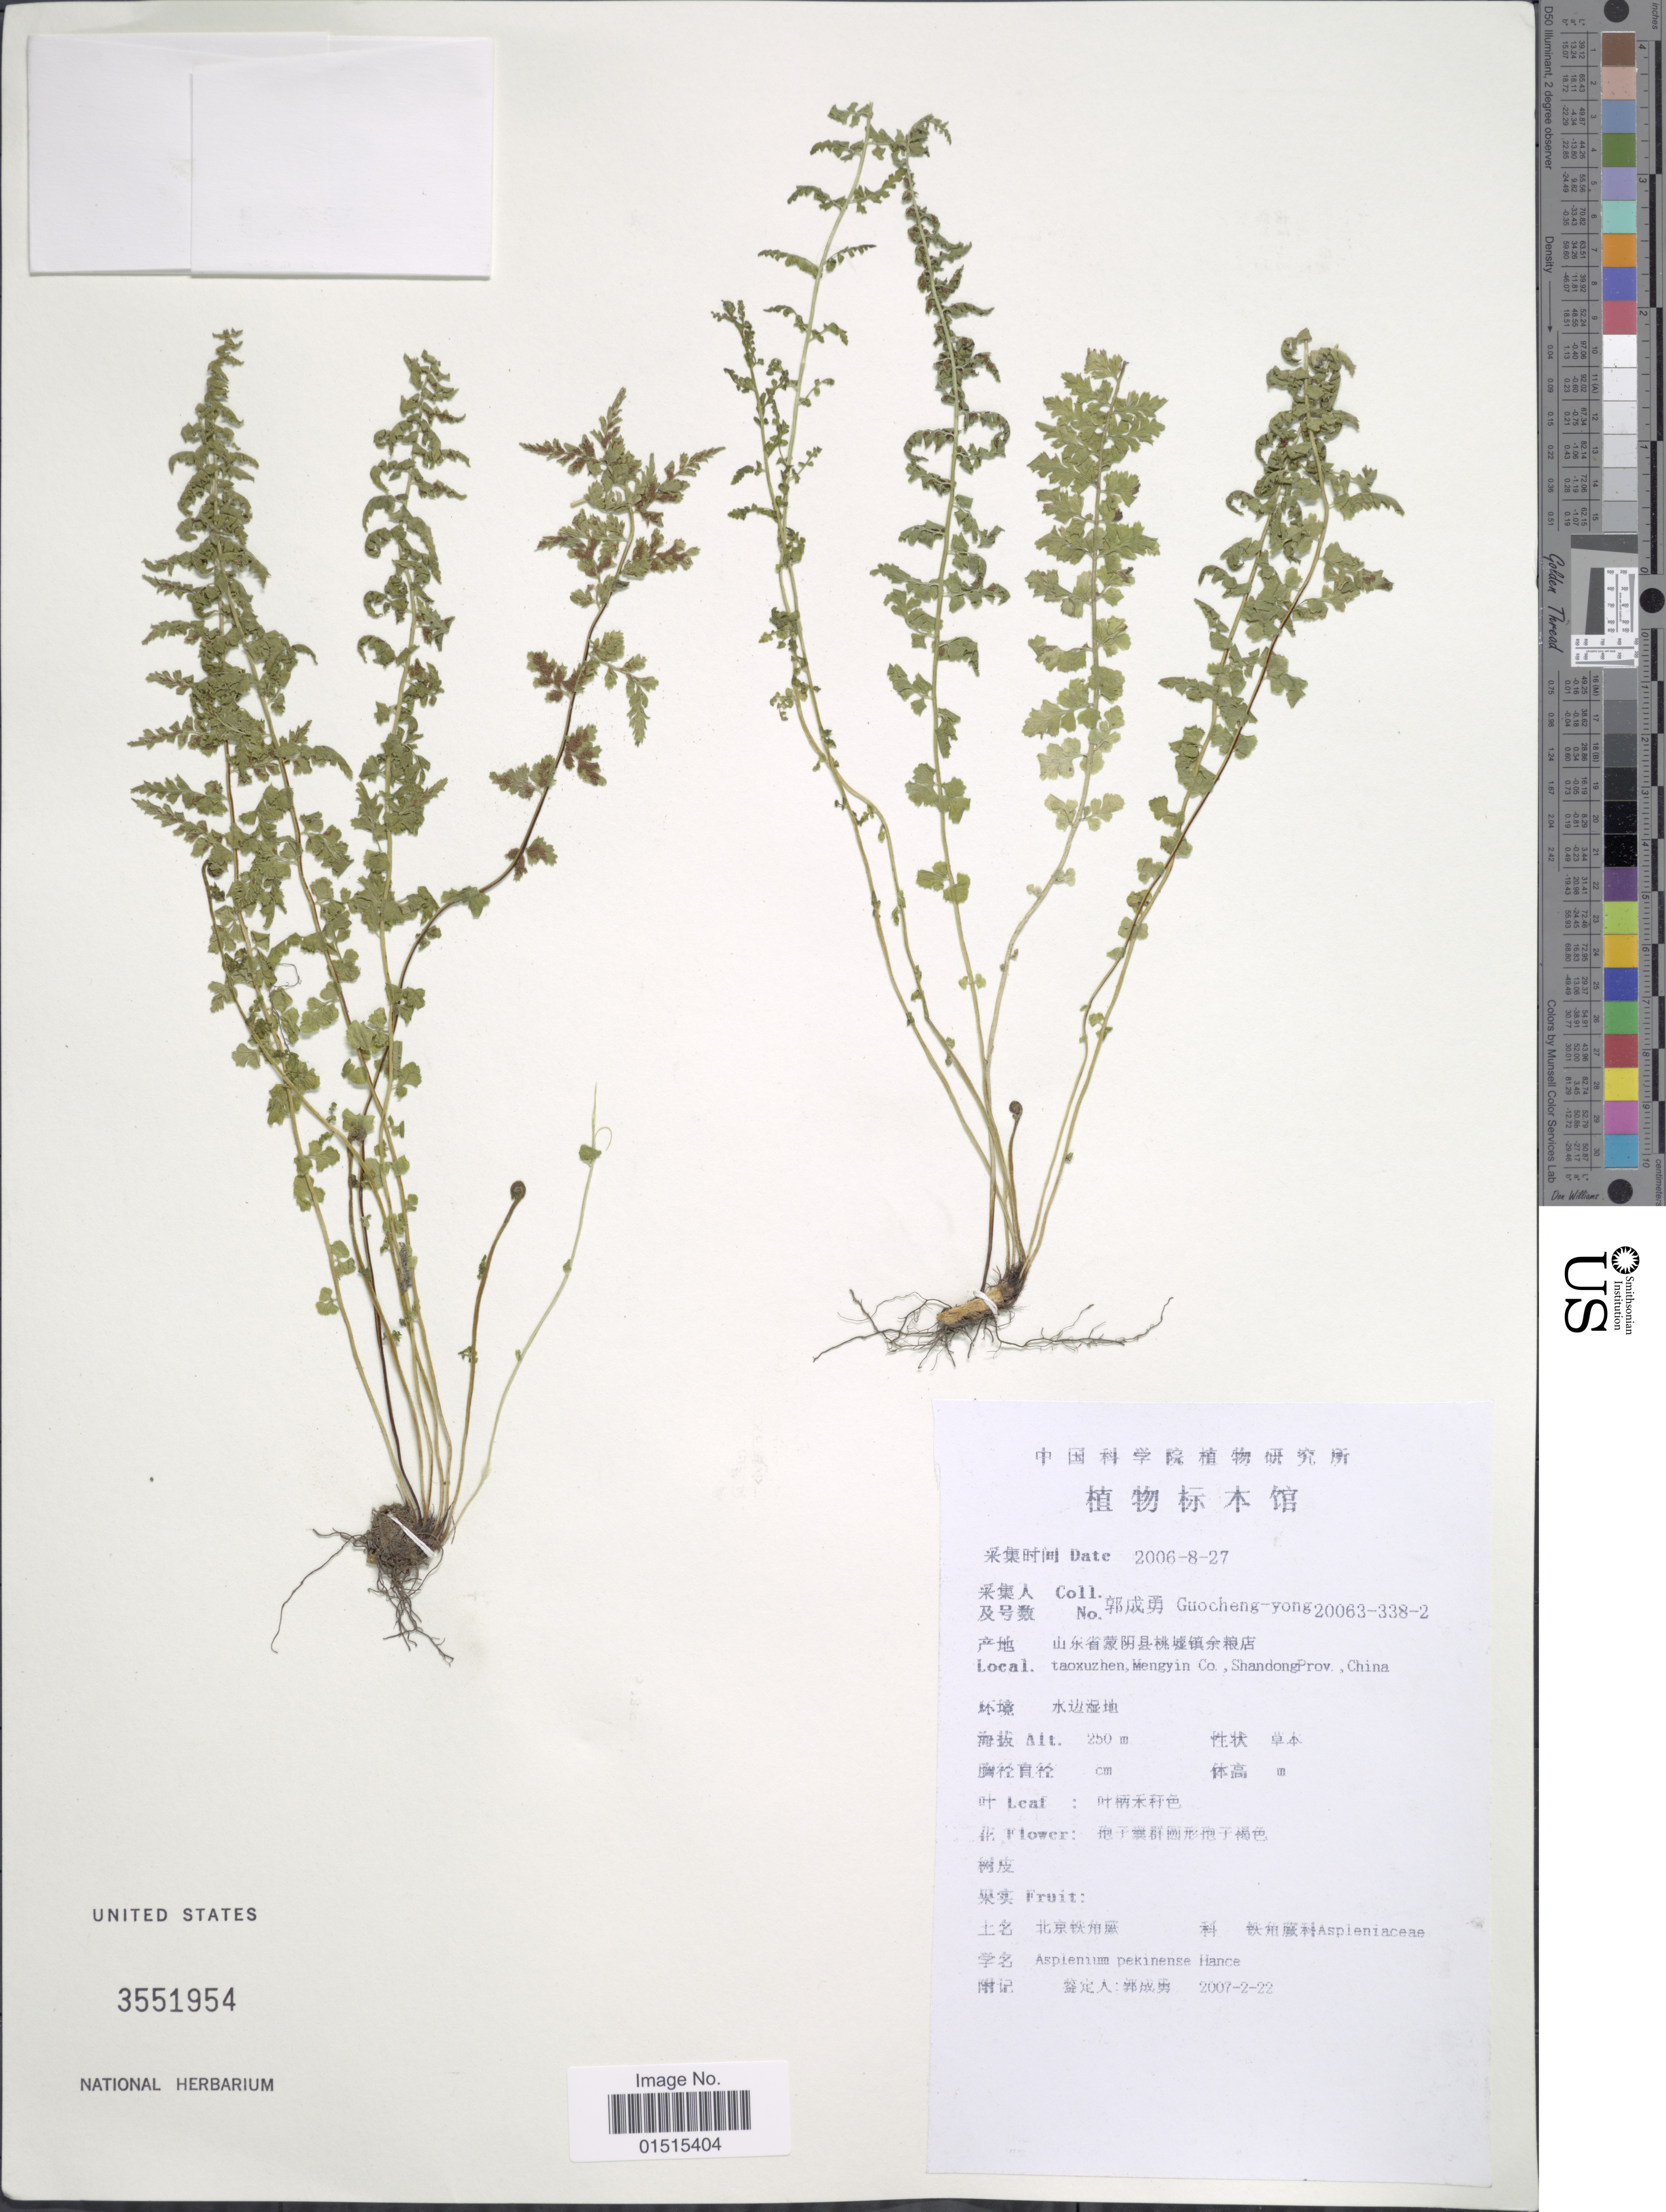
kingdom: Plantae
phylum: Tracheophyta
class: Polypodiopsida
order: Polypodiales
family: Aspleniaceae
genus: Asplenium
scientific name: Asplenium pekinense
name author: Hance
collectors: Goucheng-yong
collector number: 20063-338-2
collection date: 2006-08-27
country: China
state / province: Shandong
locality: Taoxuzhen, Mengyn Co.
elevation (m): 250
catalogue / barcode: US 3551954